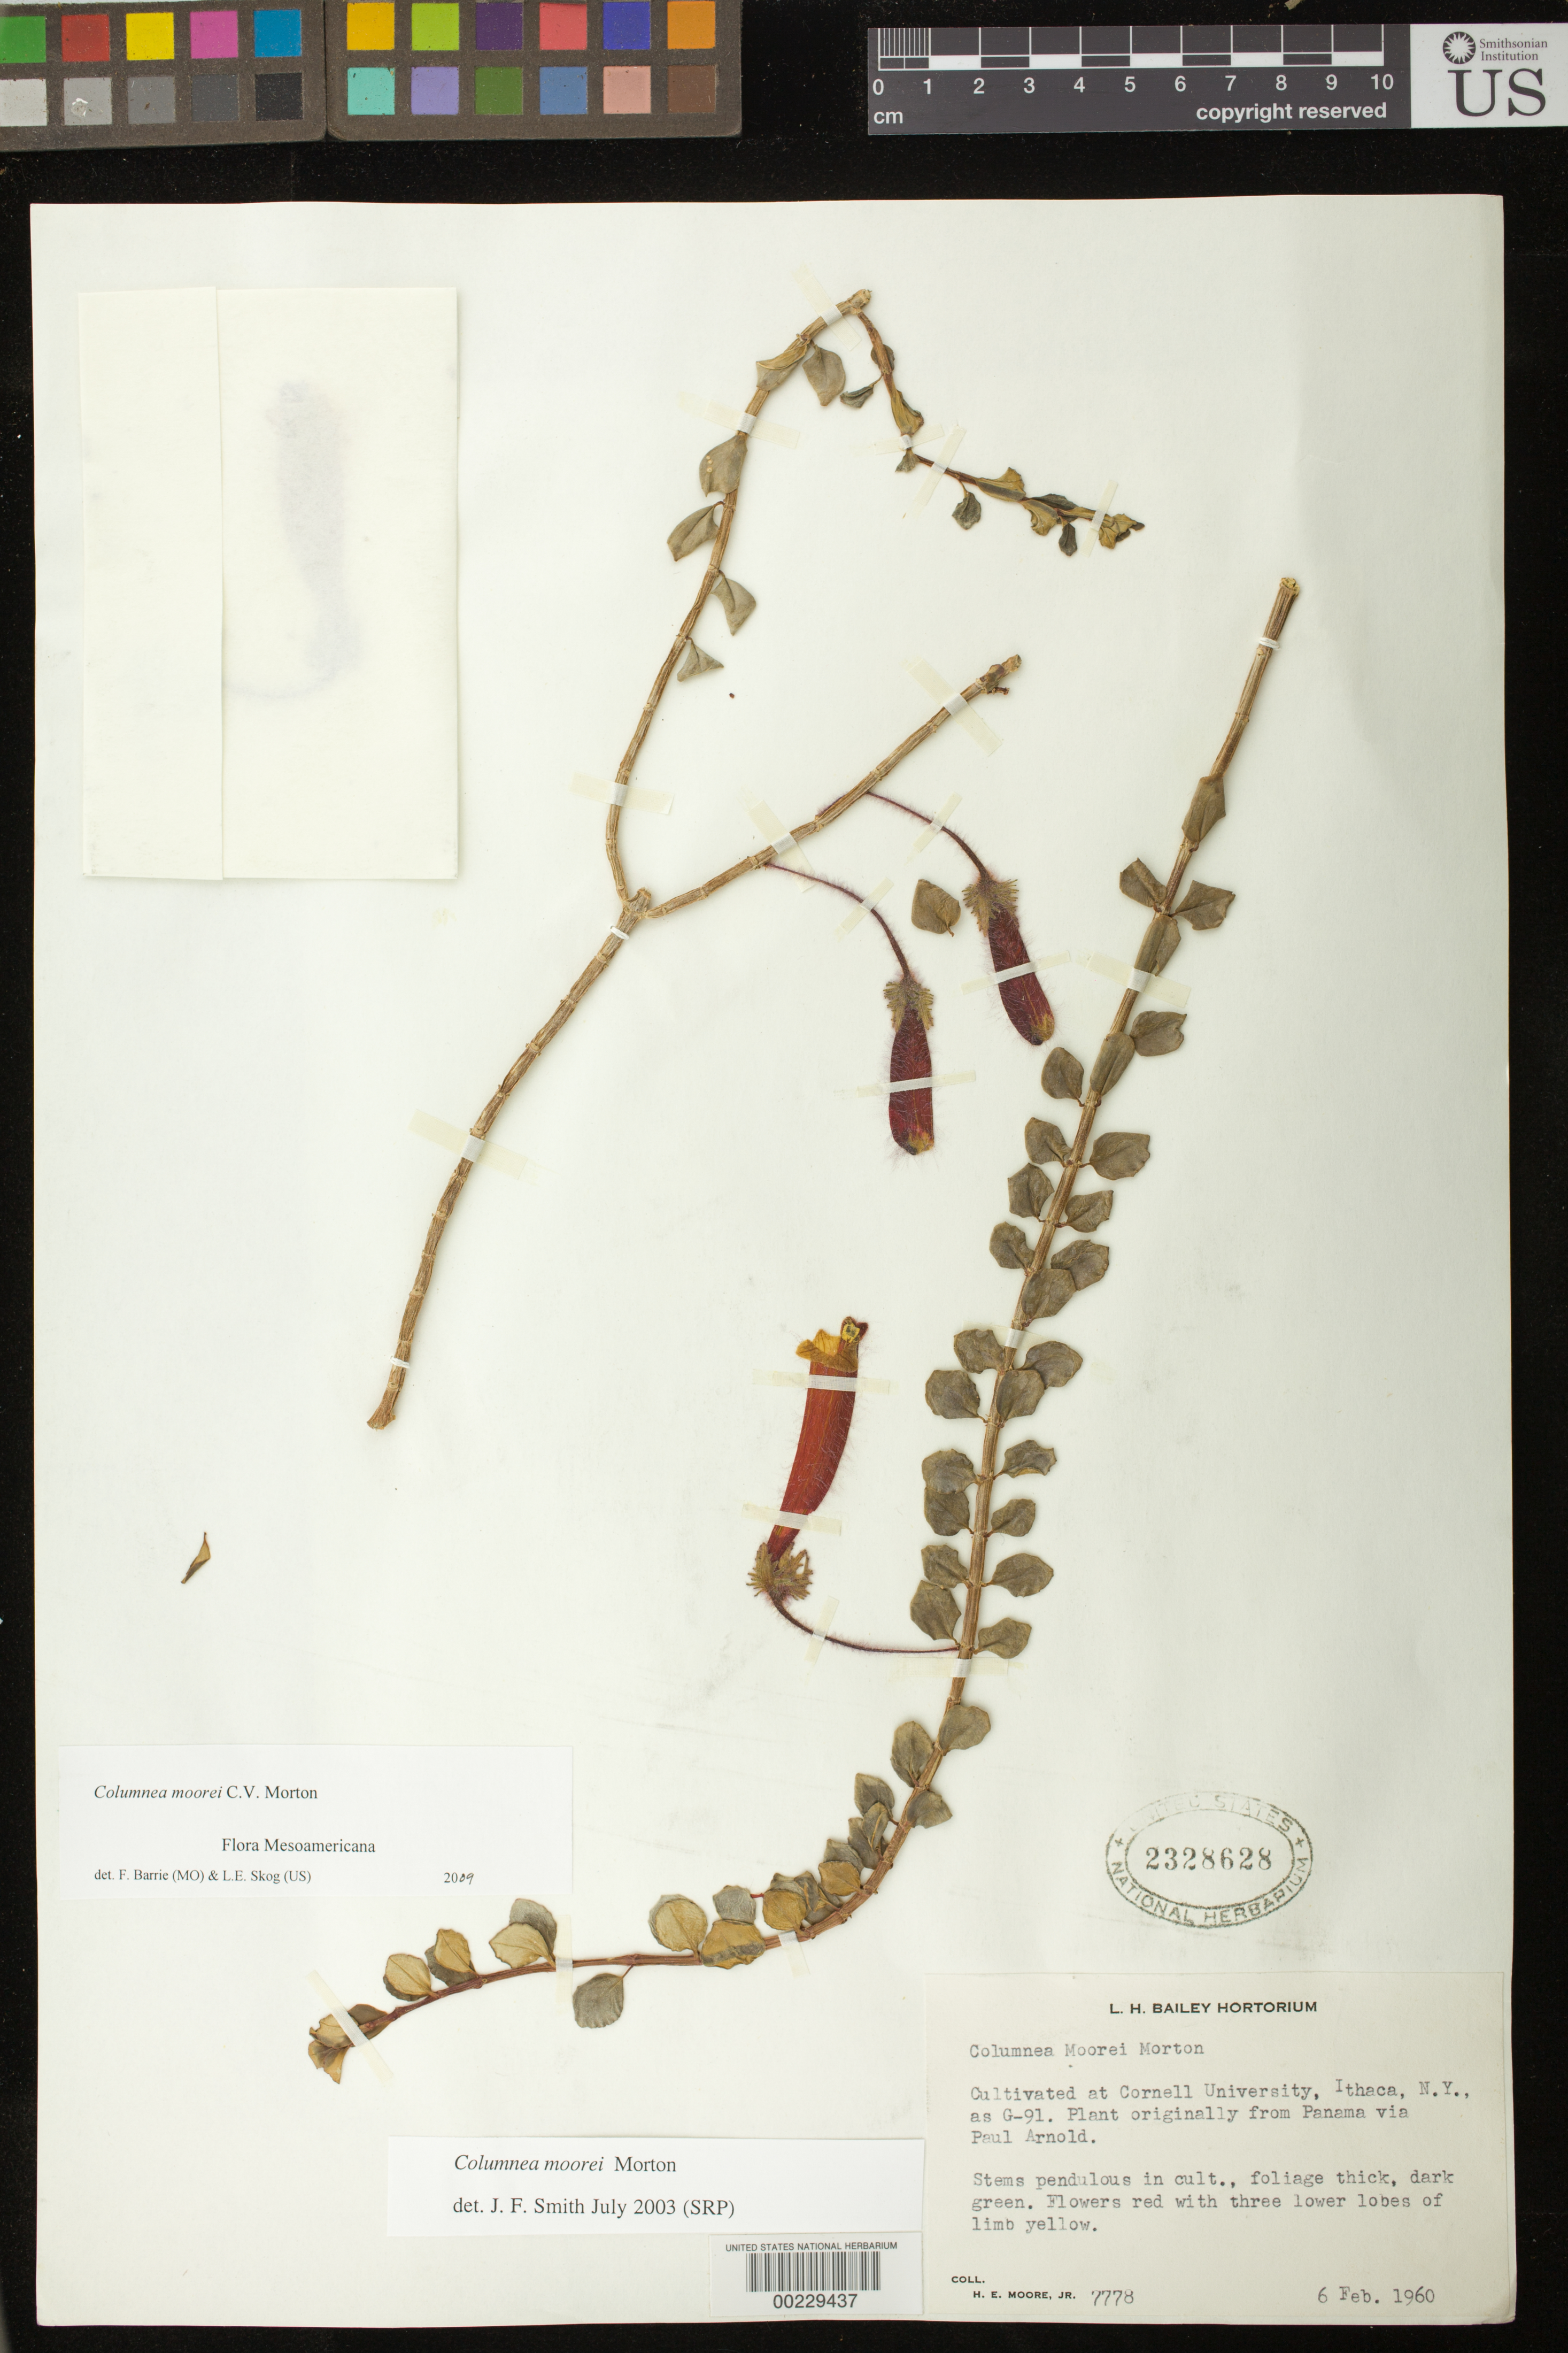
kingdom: Plantae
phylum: Tracheophyta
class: Magnoliopsida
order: Lamiales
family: Gesneriaceae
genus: Columnea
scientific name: Columnea moorei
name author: C.V. Morton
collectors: H. E. Moore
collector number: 7778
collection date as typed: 06 Feb 1960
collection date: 1960-02-06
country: Panama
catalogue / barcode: US 2328628